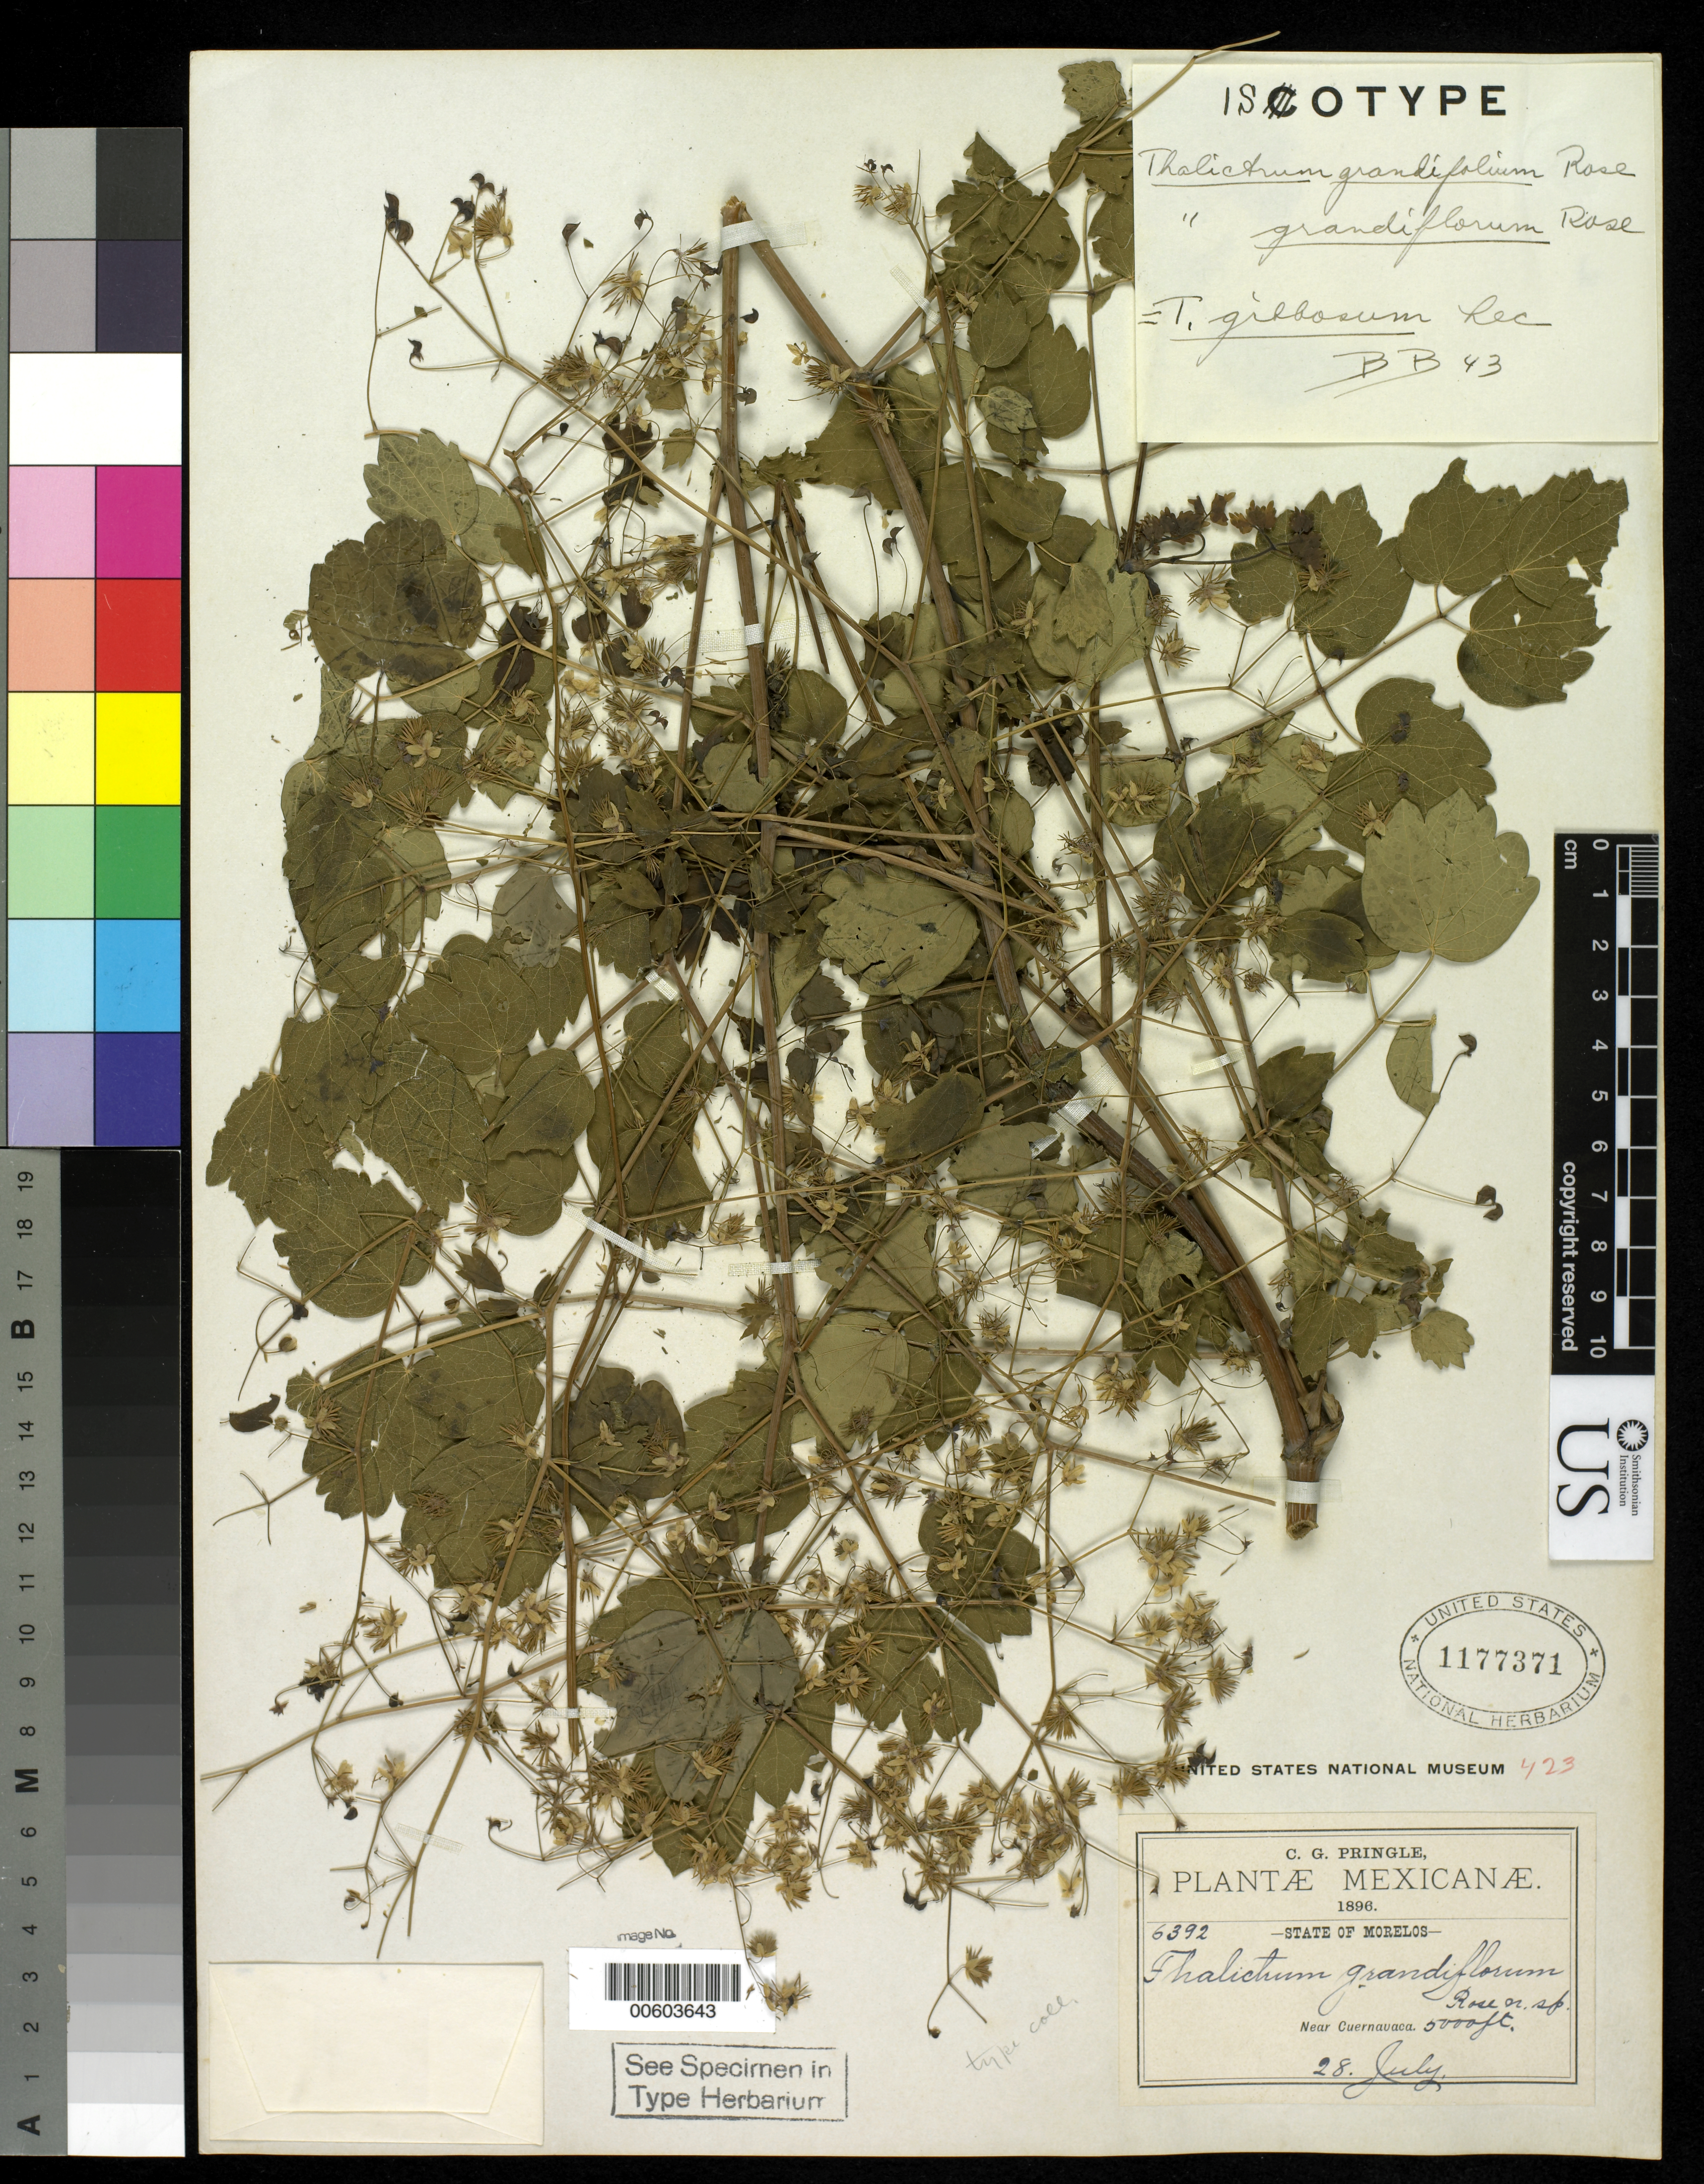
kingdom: Plantae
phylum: Tracheophyta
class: Magnoliopsida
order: Ranunculales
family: Ranunculaceae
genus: Thalictrum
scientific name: Thalictrum grandifolium Rose nom. illeg. hom.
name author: Rose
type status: Isotype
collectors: C. G. Pringle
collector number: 6392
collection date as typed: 28 Jul 1896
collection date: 1896-07-28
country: Mexico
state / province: Morelos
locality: Near Cuernavaca.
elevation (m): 1524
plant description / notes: Later homonym of Thalictrum grandifolium S. Wats. (1888); note that replacement name, Thalictrum grandiflorum Rose, is also a later homonym.; Also a type of Thalictrum grandiflorum Rose, nom. nov.; Replacement name for Thalictrum grandifolium Rose (non S. Wat. 1888), but also a later homonym (of T. grandiflorum Maxim. 1889).; Also a type of Thalictrum grandifolium Rose, nom. illeg.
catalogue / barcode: US 1177371